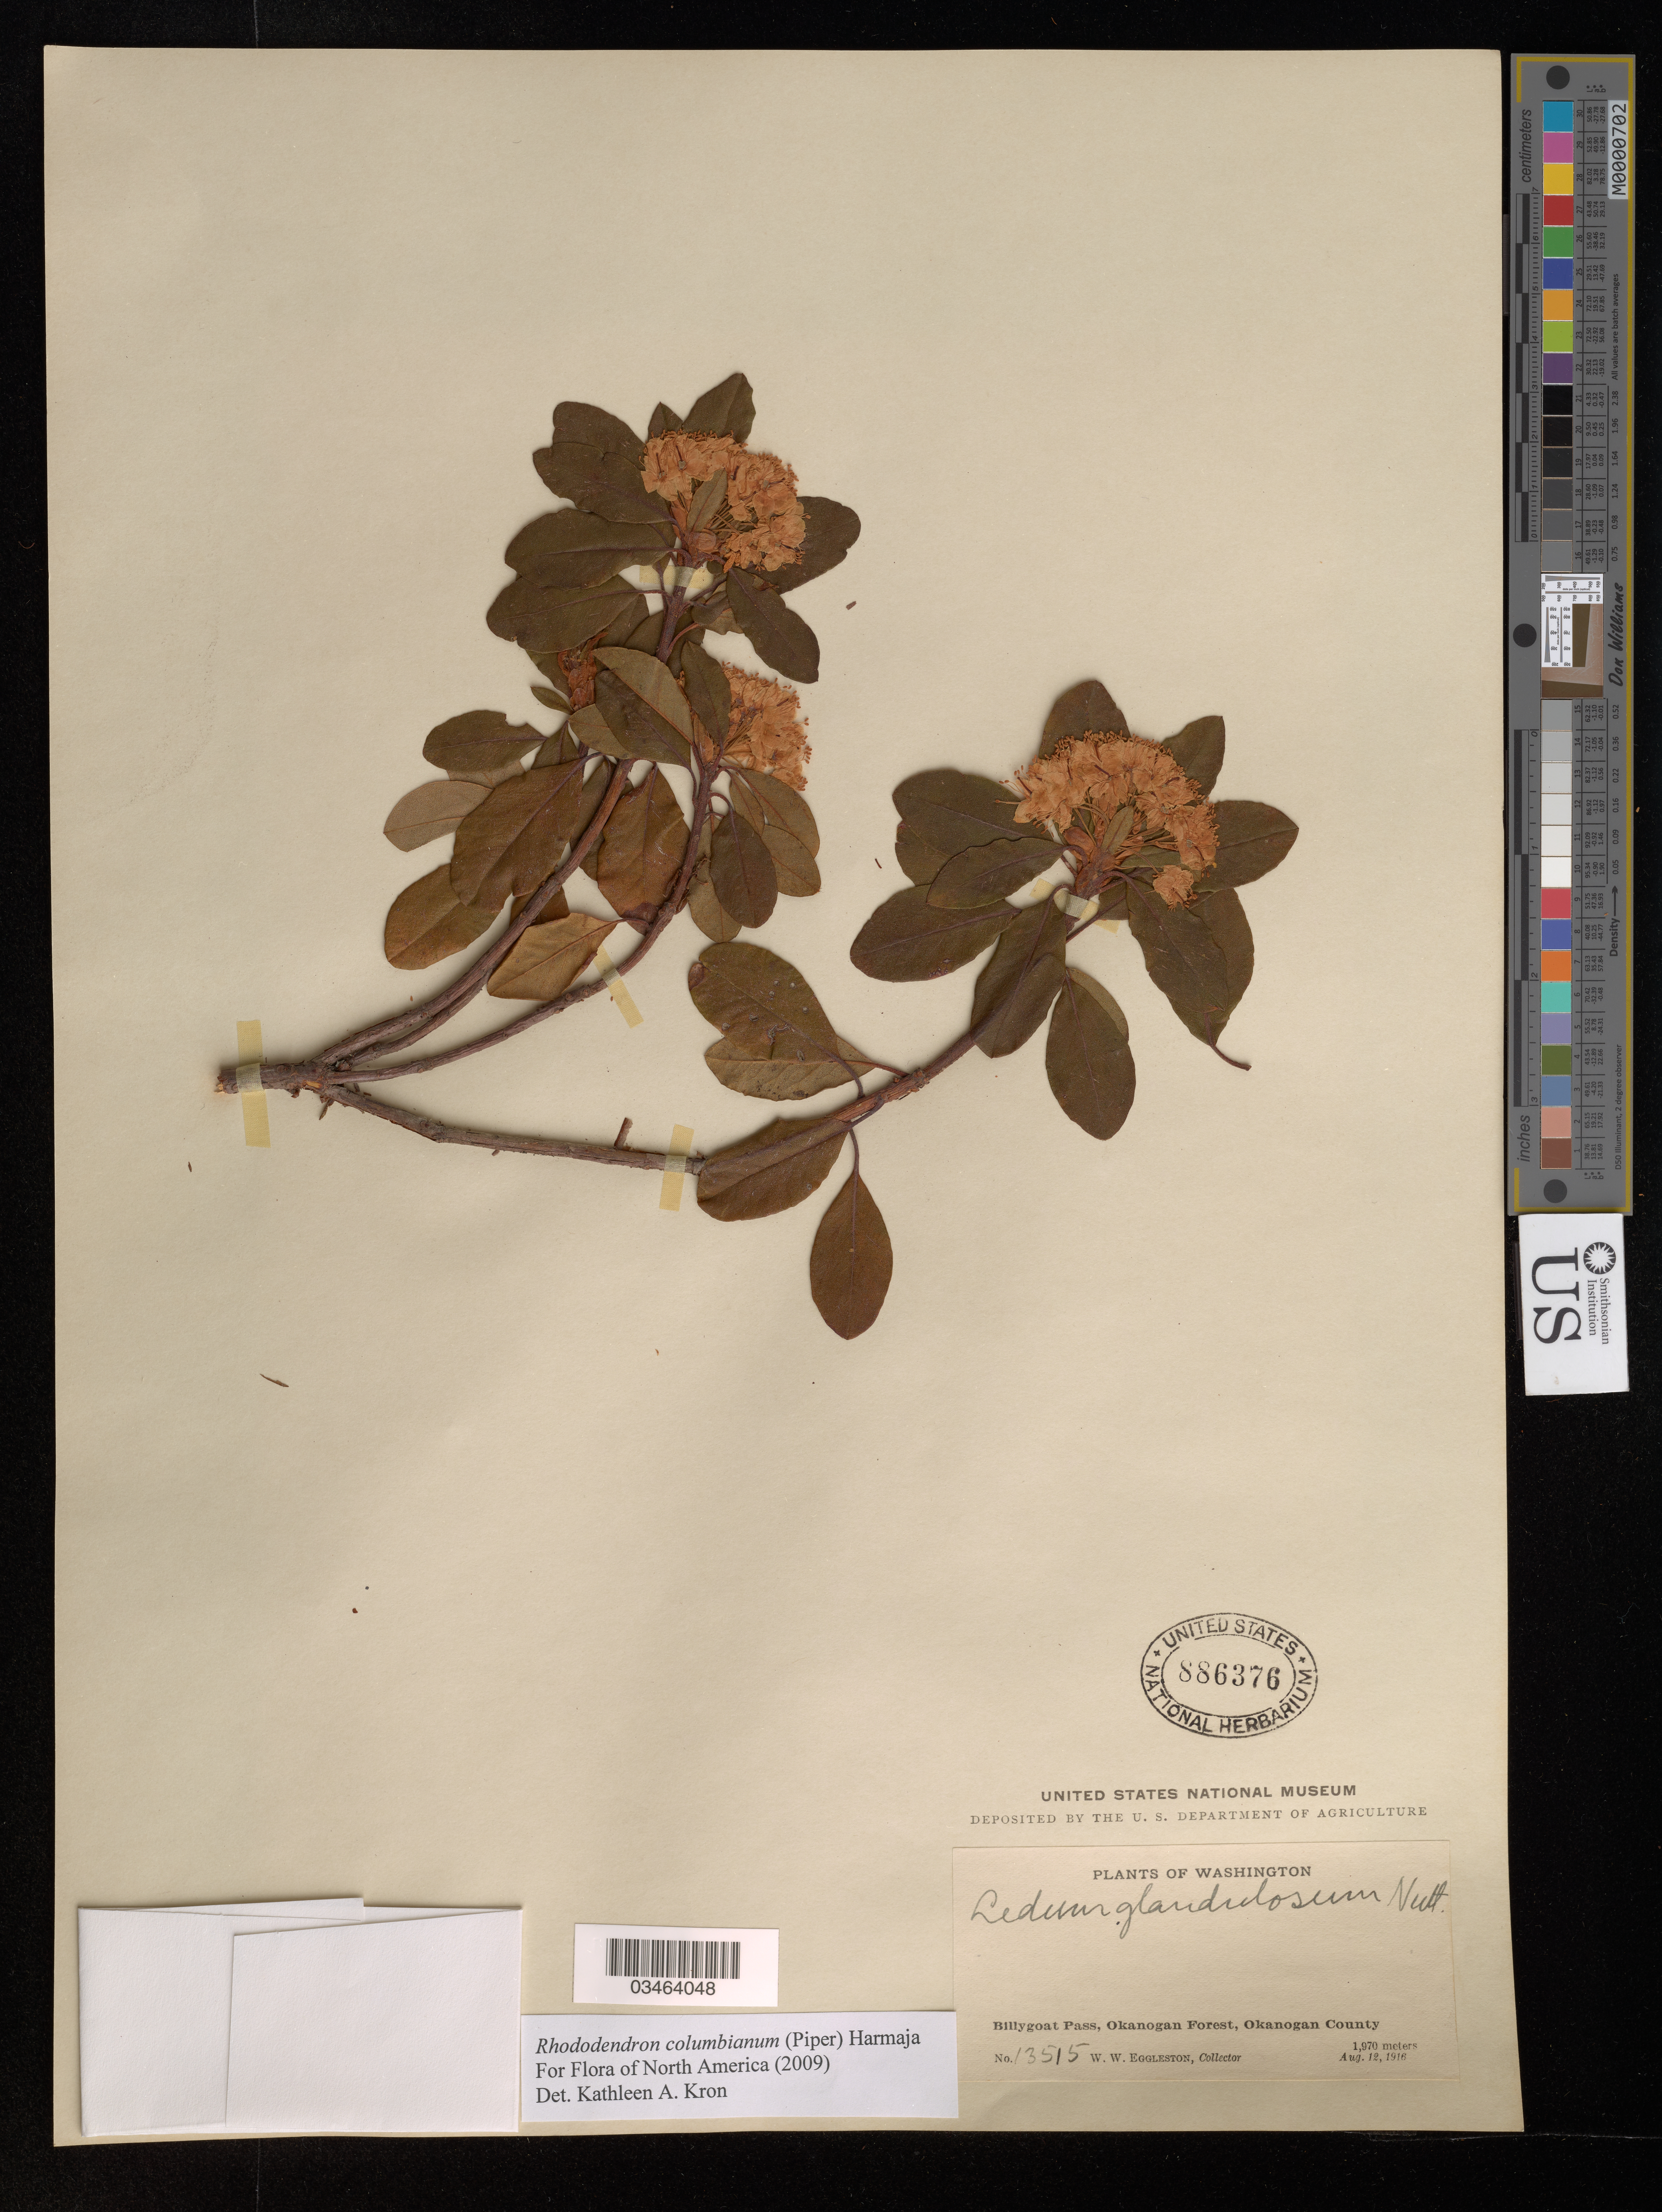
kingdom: Plantae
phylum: Tracheophyta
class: Magnoliopsida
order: Ericales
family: Ericaceae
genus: Rhododendron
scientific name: Rhododendron columbianum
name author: (Piper) Harmaja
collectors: W. W. Eggleston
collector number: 13515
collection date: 1916-08-12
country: United States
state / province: Washington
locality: Billygoat Pass, Okanogan Forest, Okanogan County.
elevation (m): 1970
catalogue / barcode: US 886376